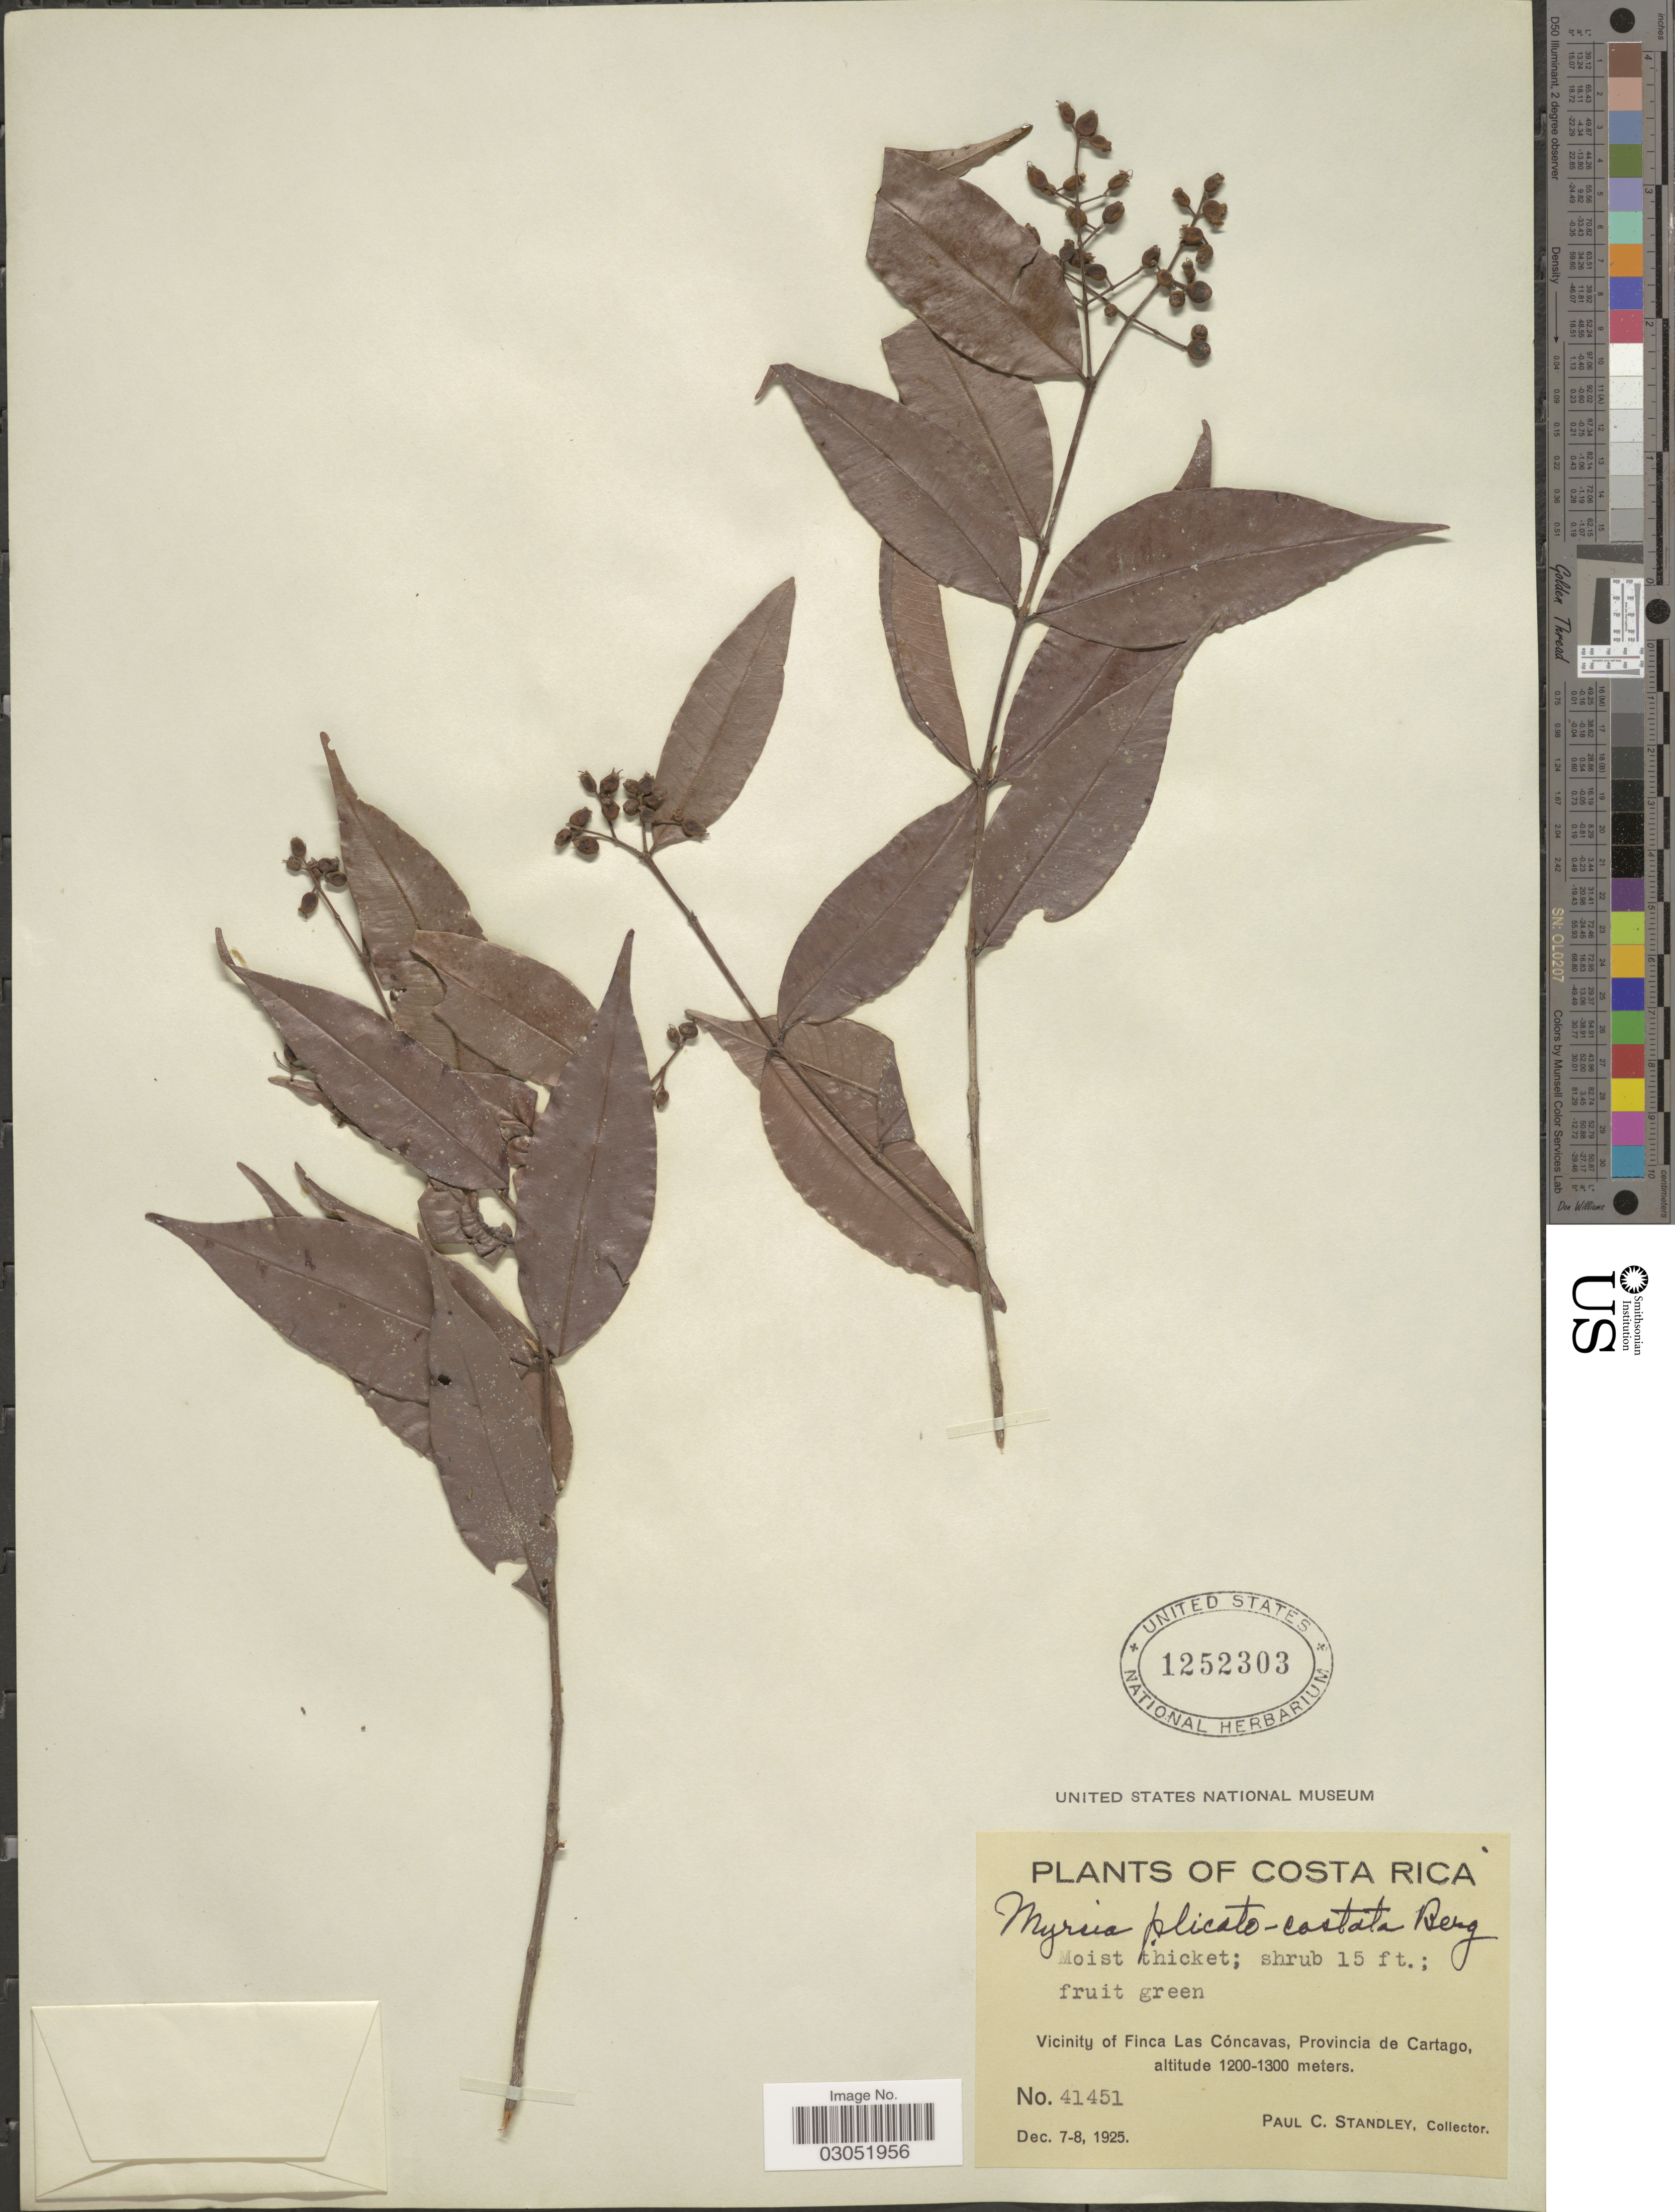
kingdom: Plantae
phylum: Tracheophyta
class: Magnoliopsida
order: Myrtales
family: Myrtaceae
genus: Myrcia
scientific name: Myrcia splendens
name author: (Sw.) DC.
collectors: P. C. Standley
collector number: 41451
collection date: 1925-12-07/1925-12-08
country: Costa Rica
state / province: Cartago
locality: Vicinity of Finca Las Cóncavas.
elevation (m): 1200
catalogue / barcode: US 1252303